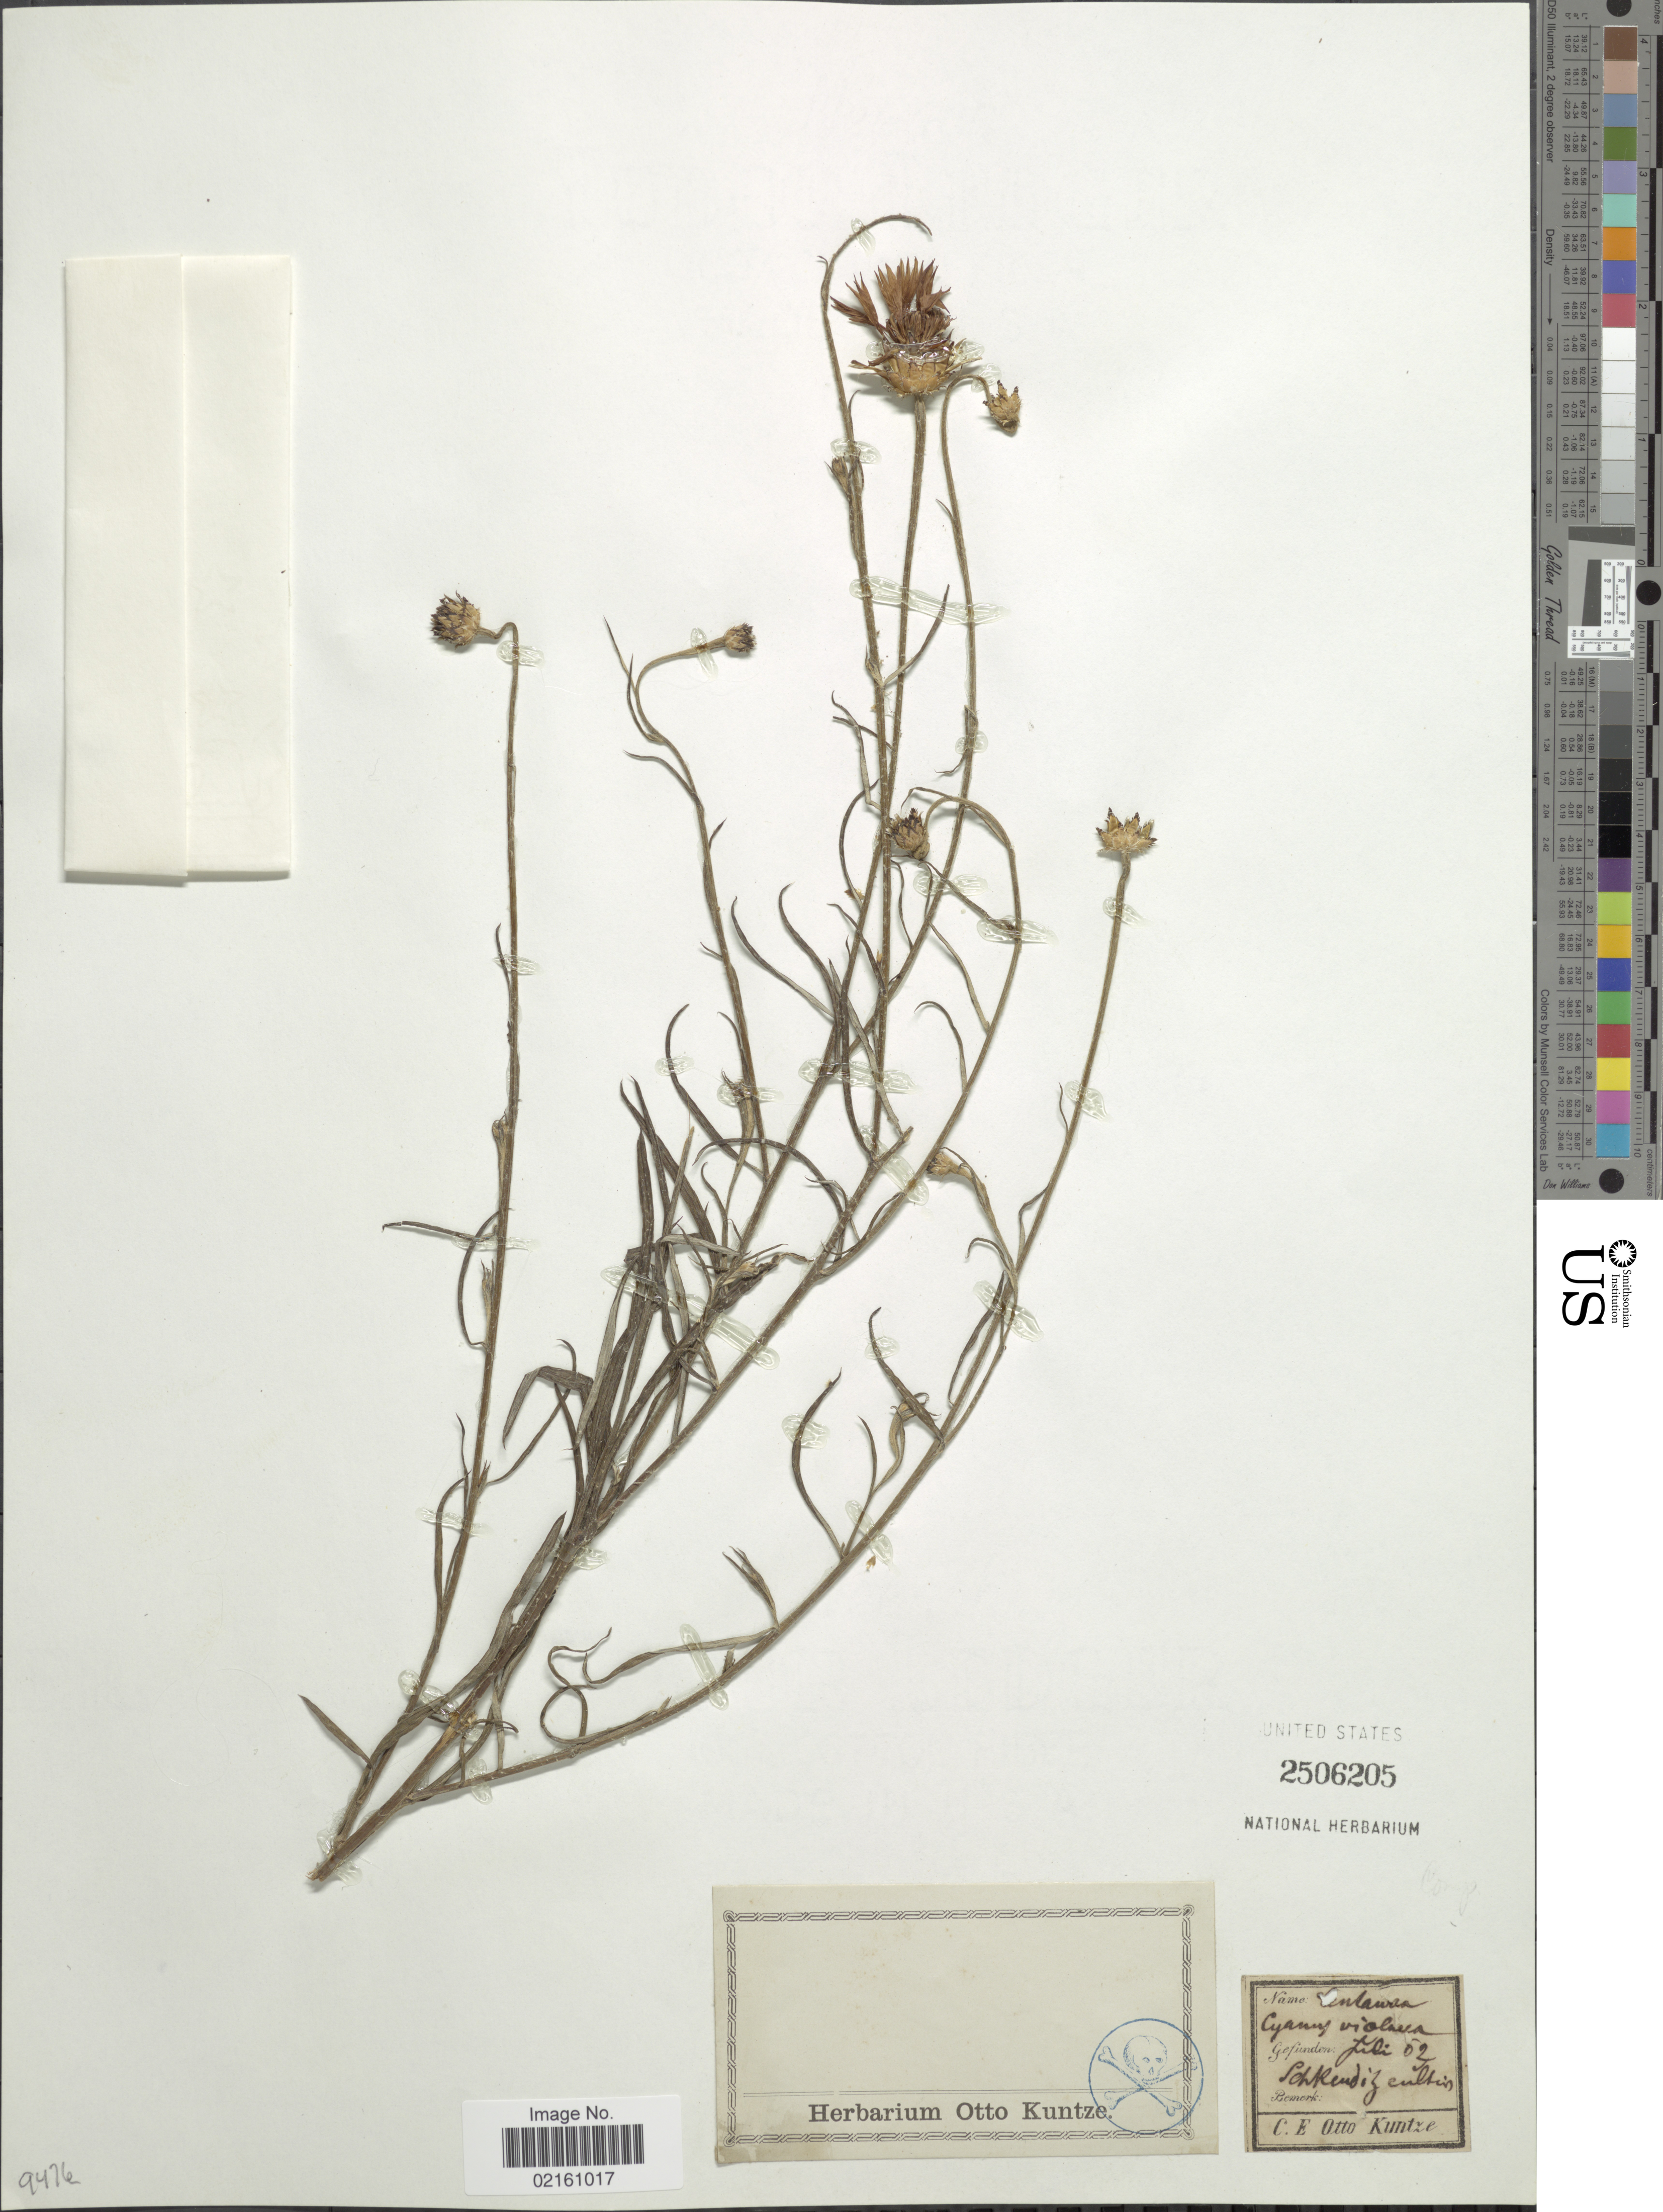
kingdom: Plantae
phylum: Tracheophyta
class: Magnoliopsida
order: Asterales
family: Asteraceae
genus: Centaurea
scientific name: Centaurea cyanus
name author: L.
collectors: C.E.O. Kuntze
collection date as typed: Transcribed d/m/y: /7/53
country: Germany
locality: Schkeudiz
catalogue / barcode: US 2506205